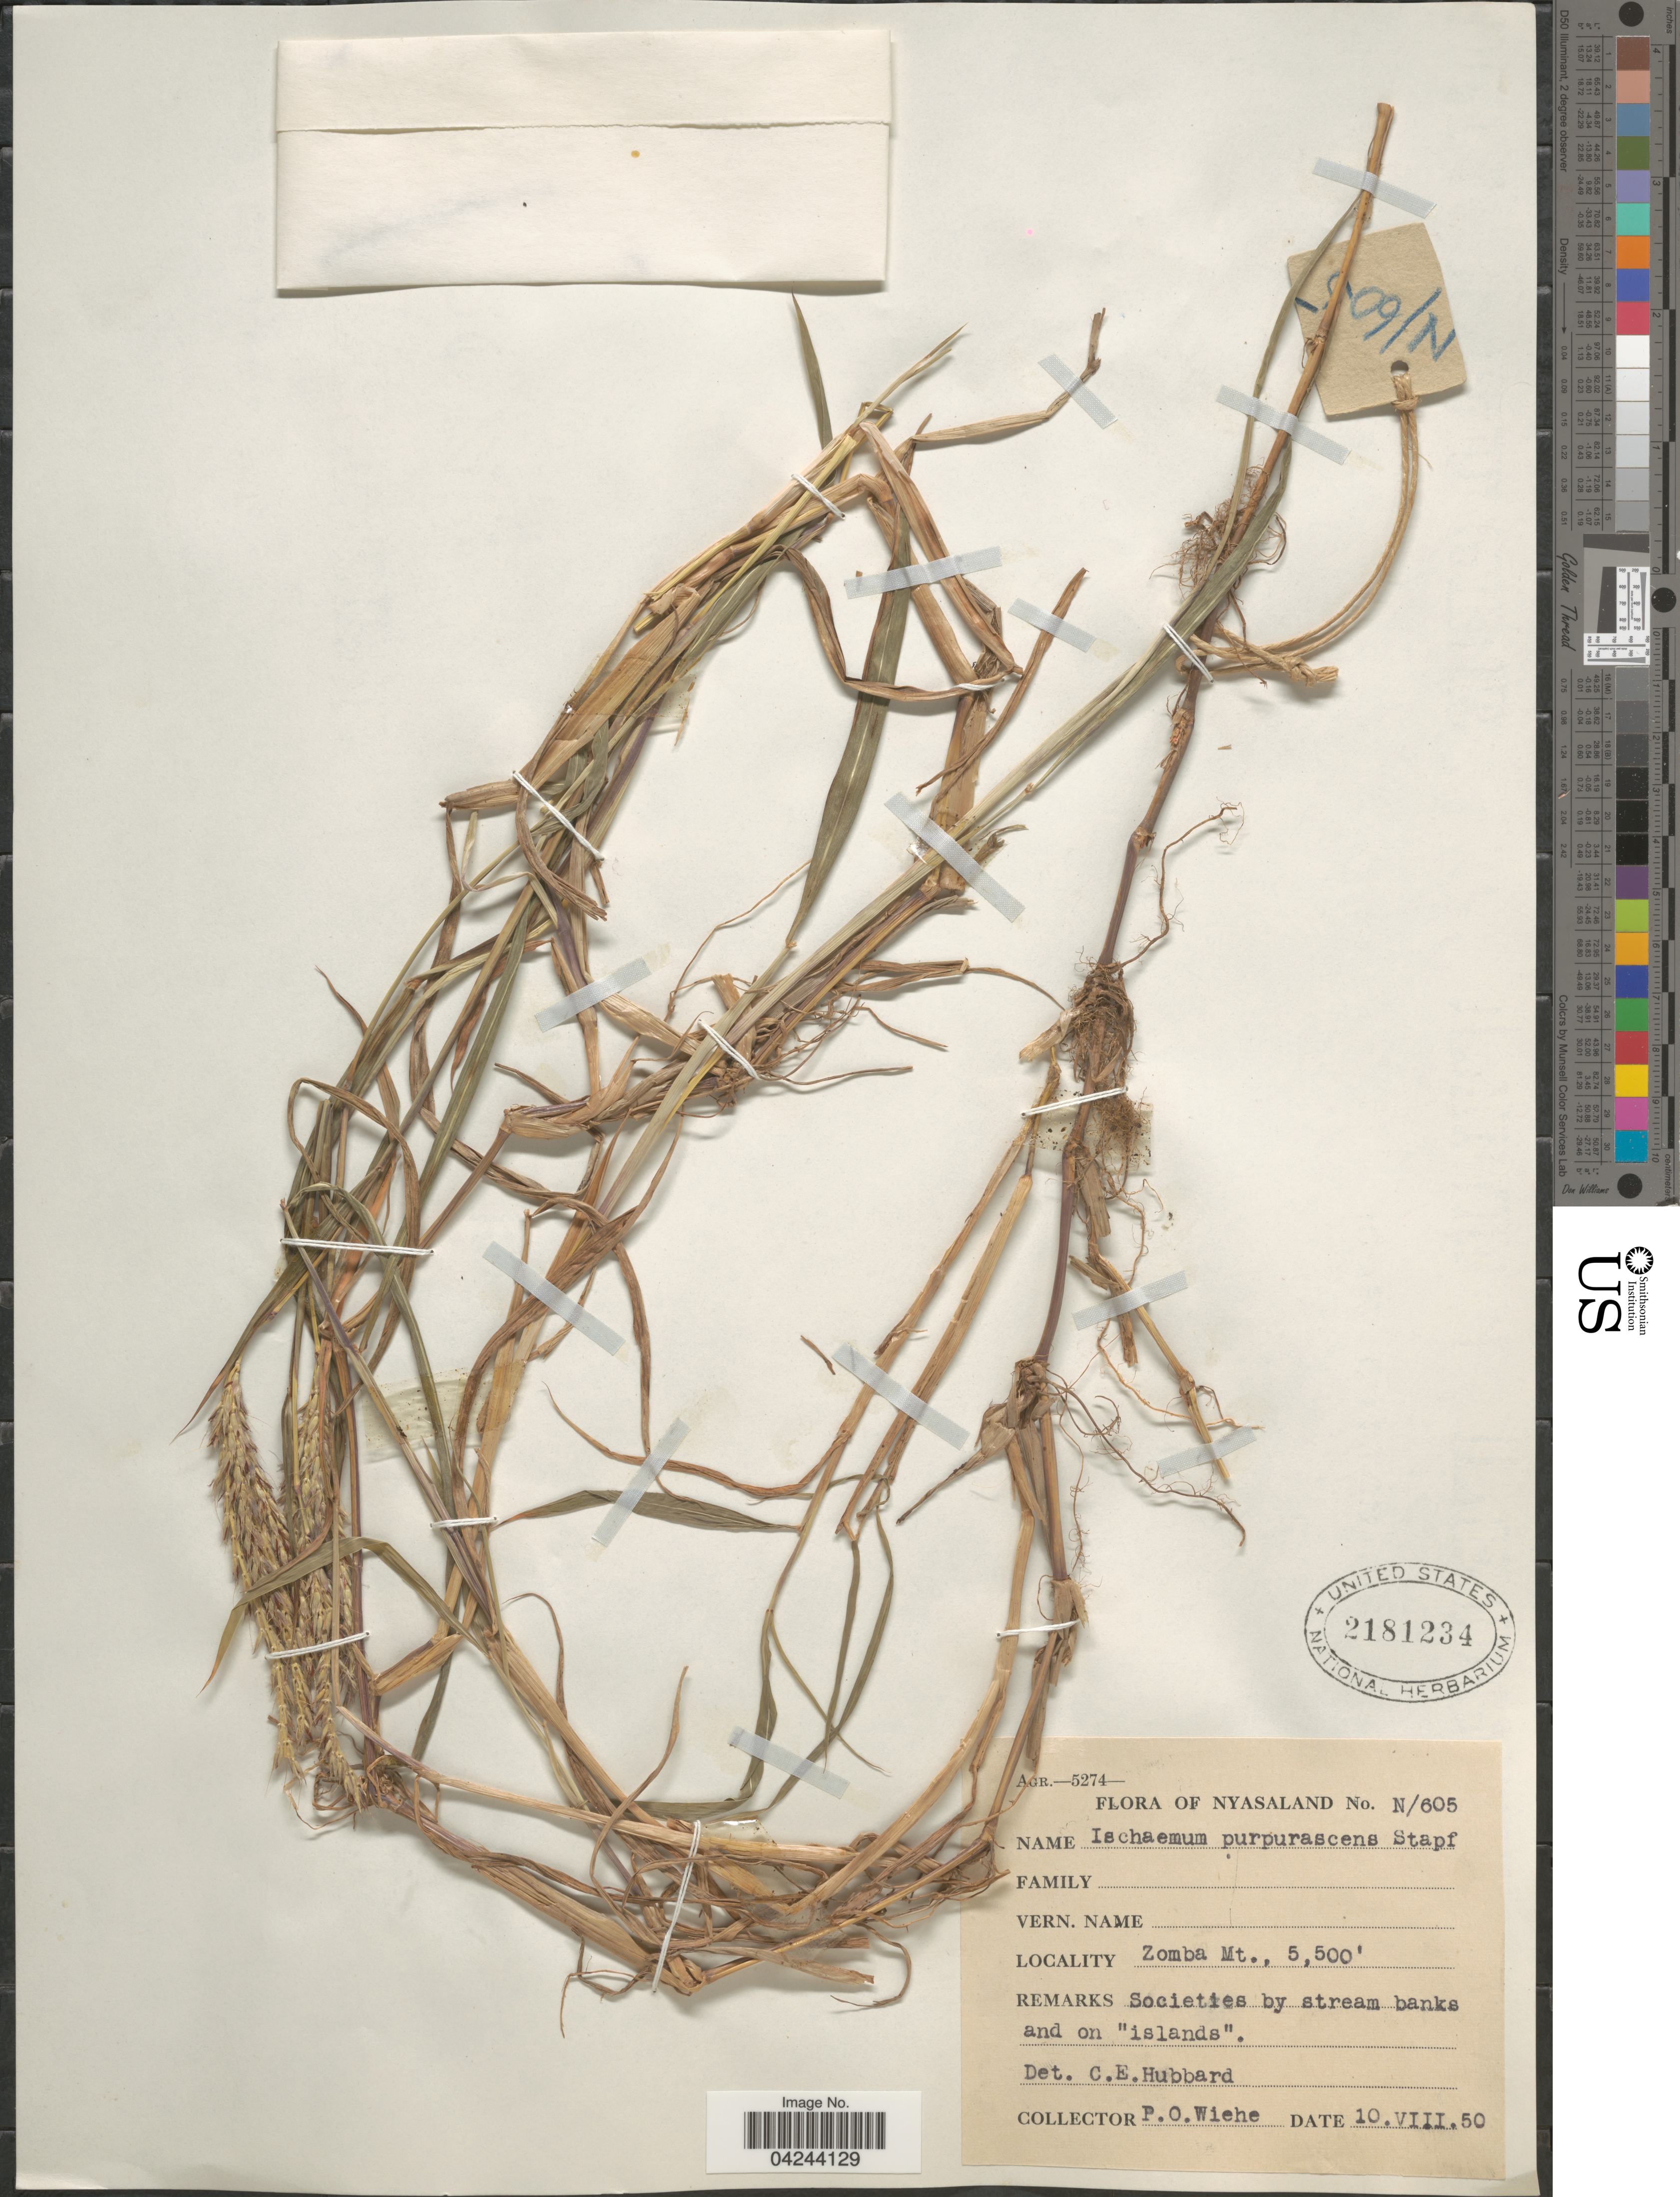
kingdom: Plantae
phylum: Tracheophyta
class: Liliopsida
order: Poales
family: Poaceae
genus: Ischaemum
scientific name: Ischaemum polystachyum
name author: J. Presl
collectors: P. Wiehe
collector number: N/605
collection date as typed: Transcribed d/m/y: 10/8/50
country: Malawi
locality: Nyasaland. Zomba Mt.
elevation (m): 1676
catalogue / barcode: US 2181234